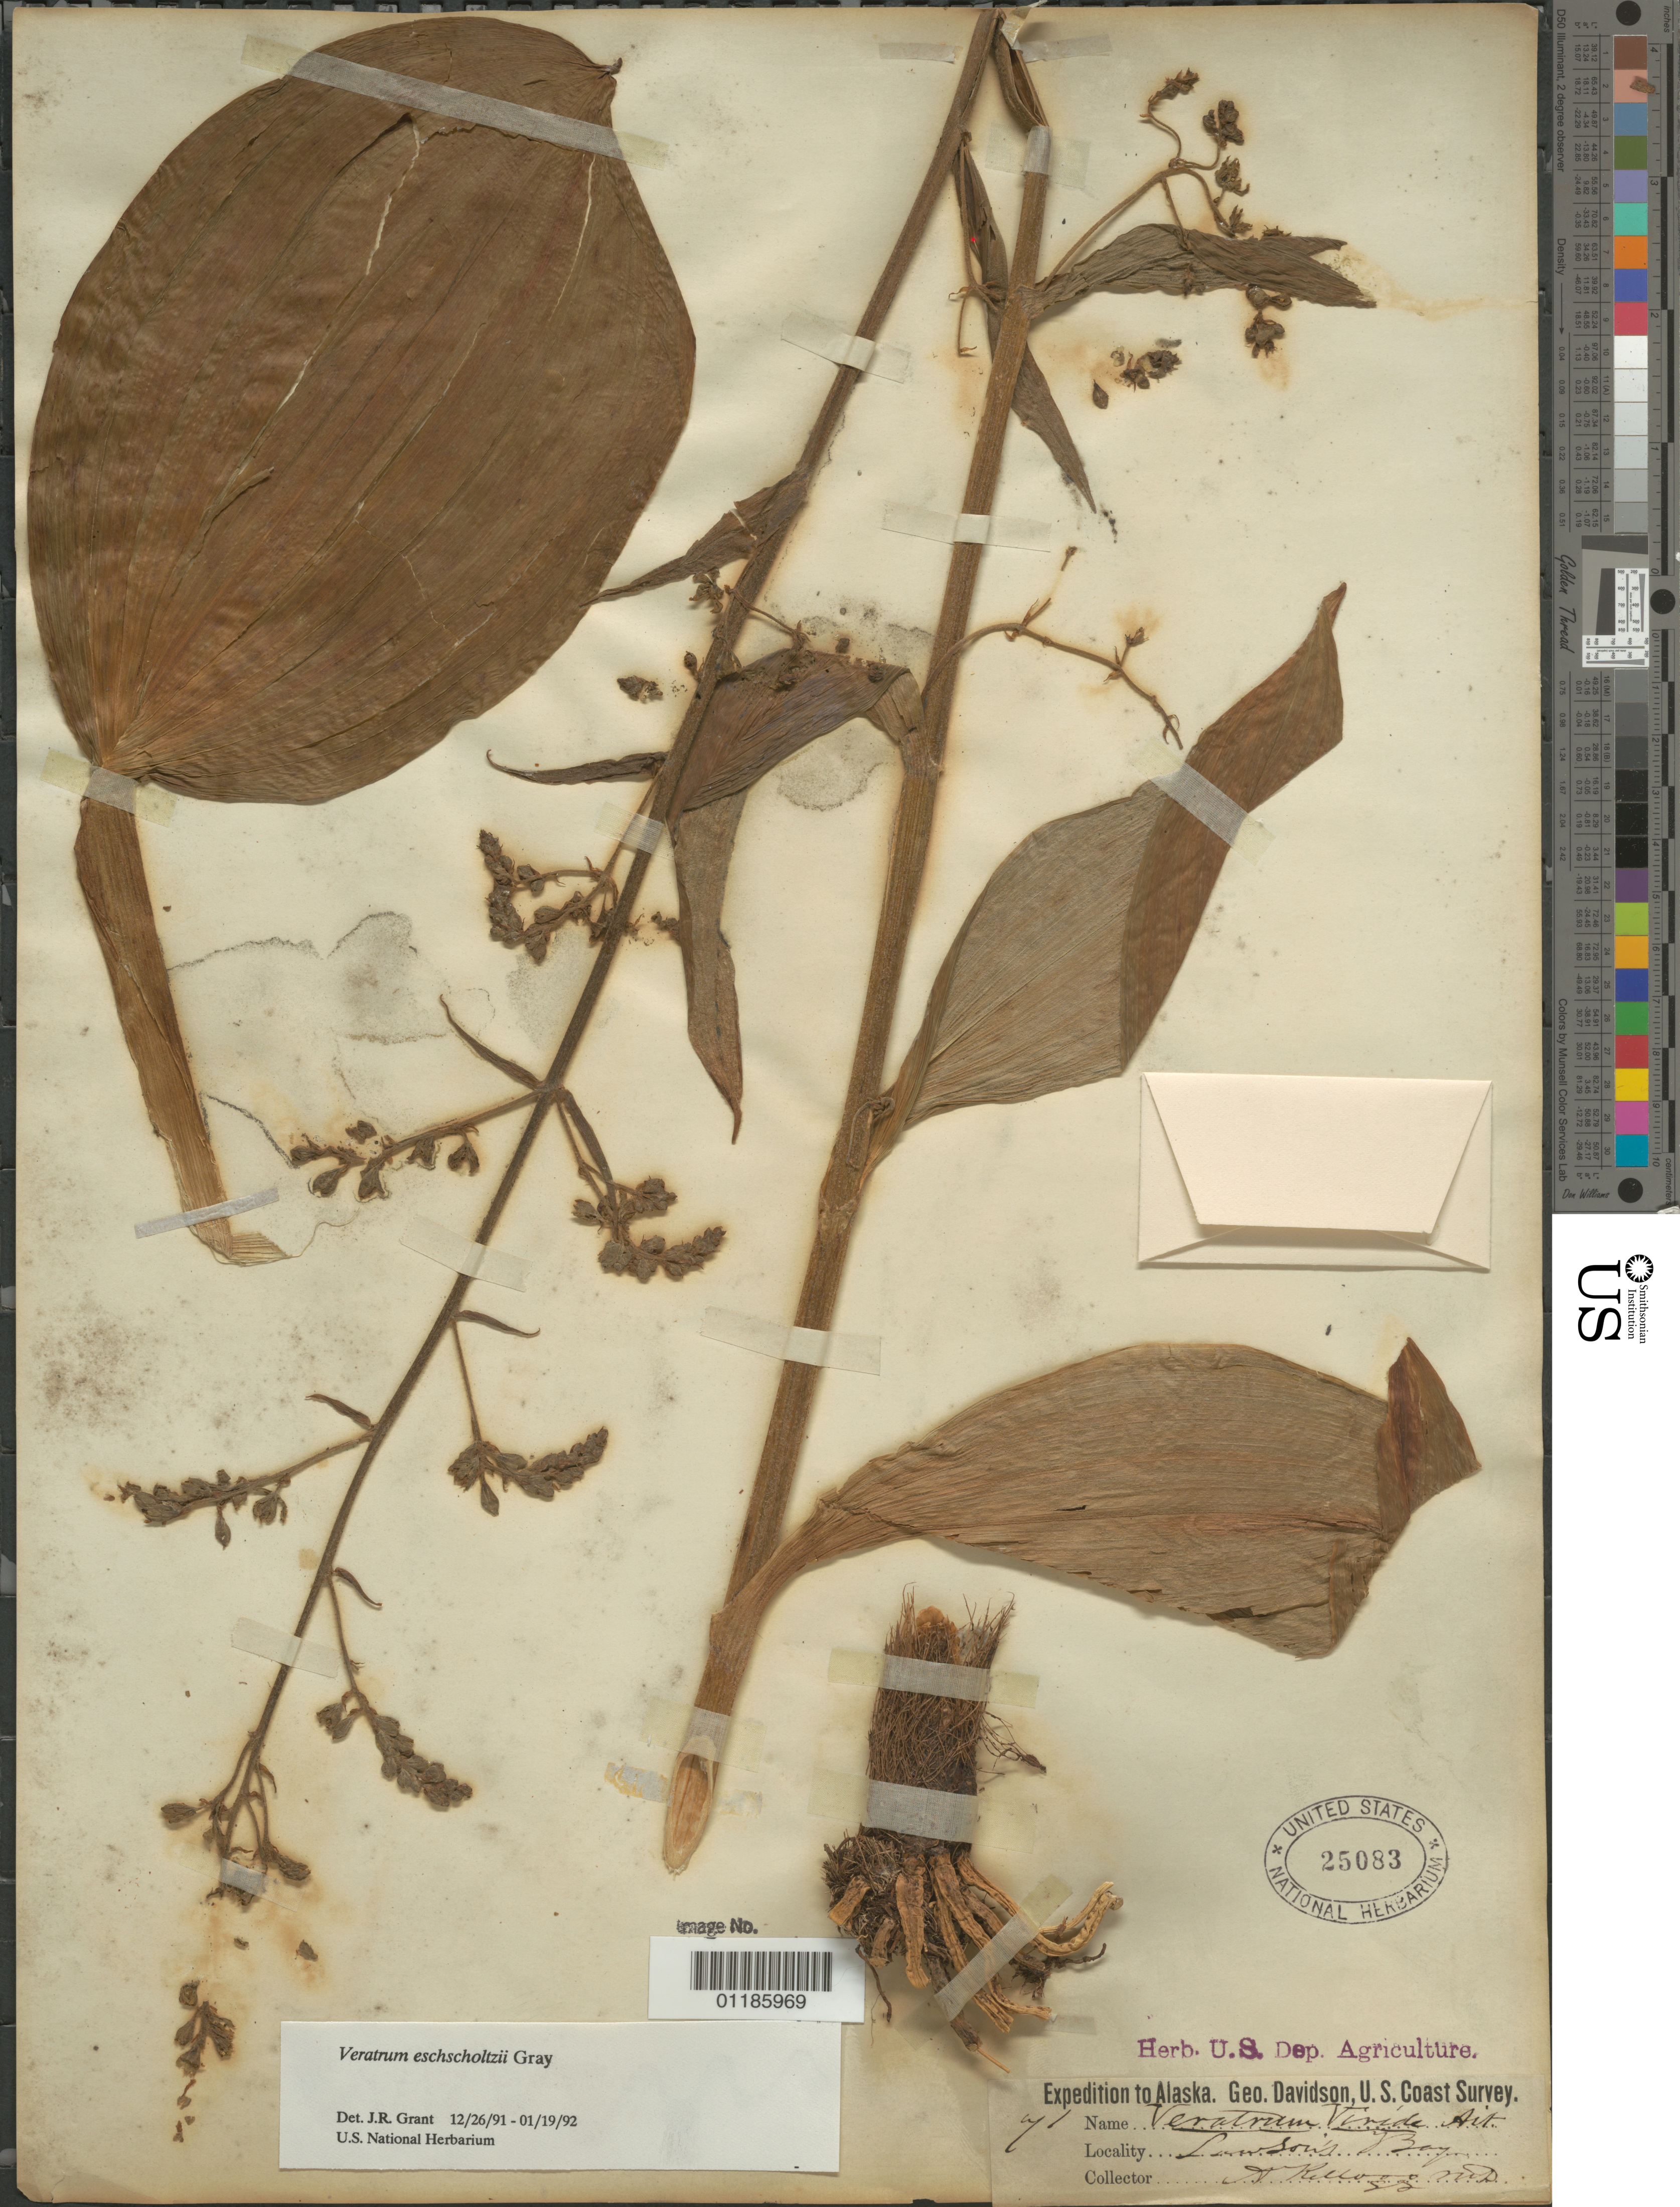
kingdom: Plantae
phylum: Tracheophyta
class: Liliopsida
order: Liliales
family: Melanthiaceae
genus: Veratrum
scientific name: Veratrum viride var. eschscholtzianum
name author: (Schult. & Schult. f.) Breitung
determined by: Strong, Mark T., (BOT), Smithsonian Institution - National Museum of Natural History (UNITED STATES)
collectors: A. Kellogg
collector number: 71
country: United States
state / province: Alaska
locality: [...] Bay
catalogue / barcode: US 25083